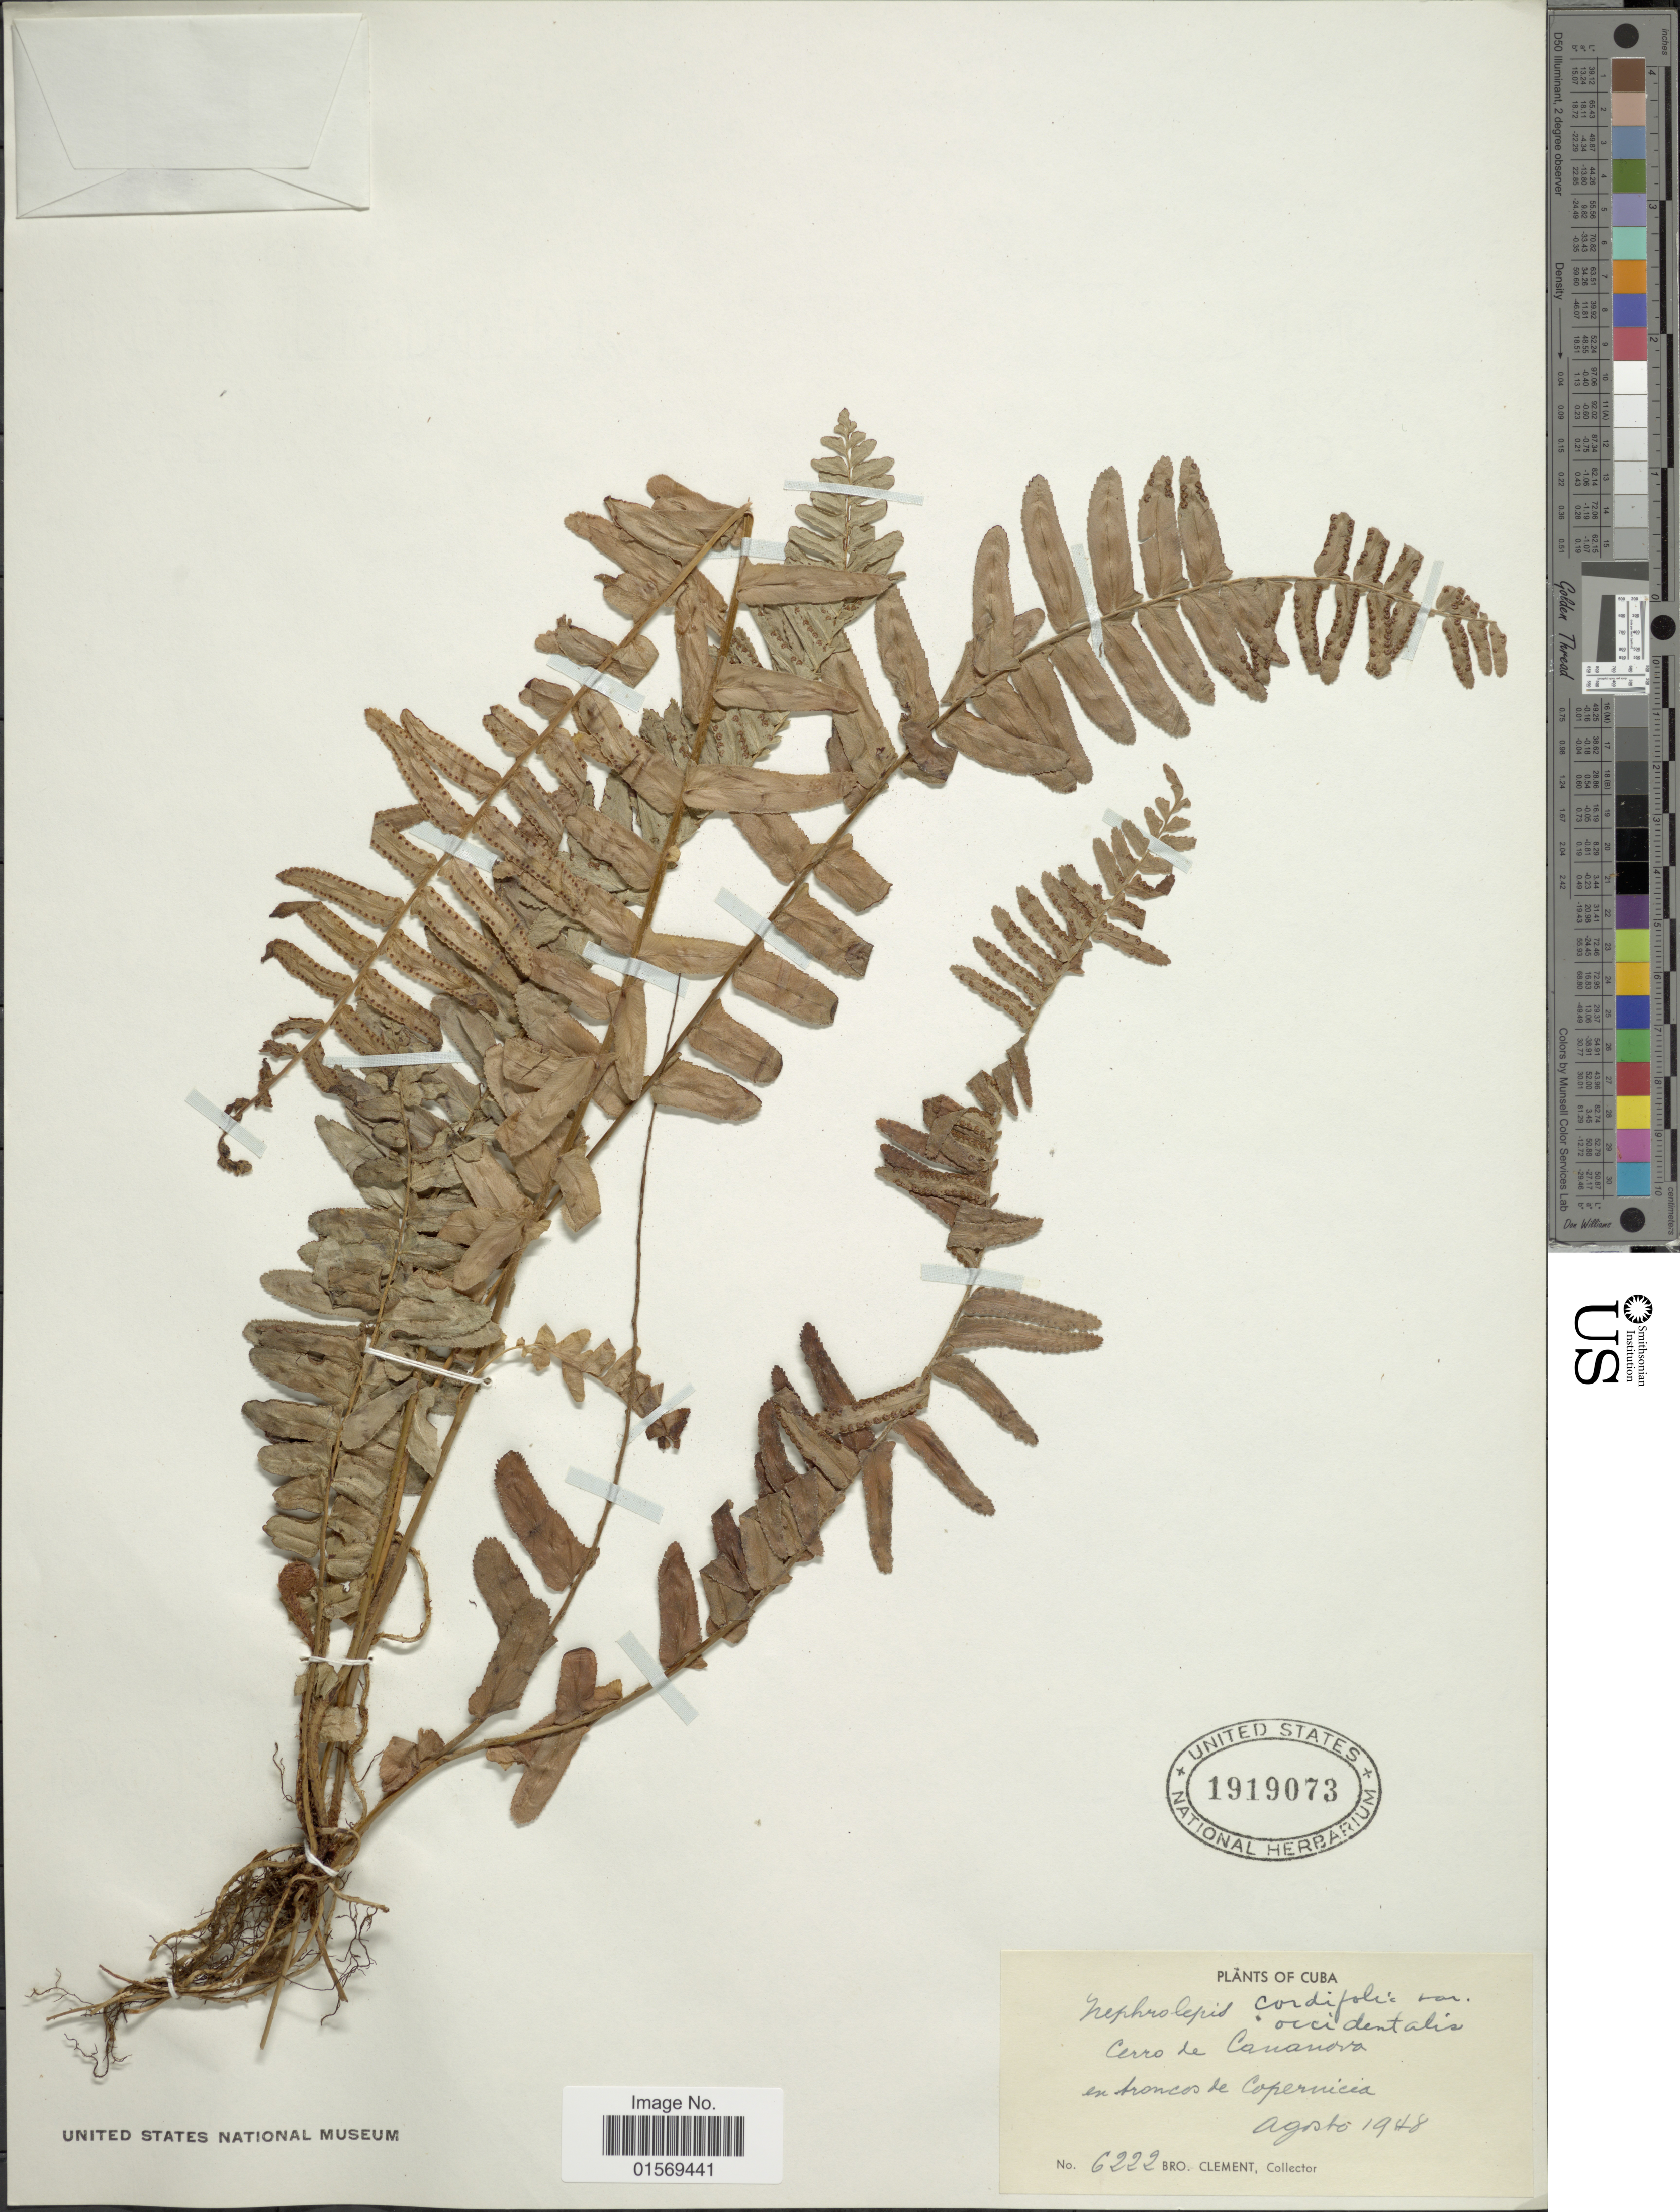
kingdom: Plantae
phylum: Tracheophyta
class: Polypodiopsida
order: Polypodiales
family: Nephrolepidaceae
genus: Nephrolepis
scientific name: Nephrolepis multiflora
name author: (Roxb.) F.M. Jarrett ex C.V. Morton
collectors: B. Clement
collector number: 6222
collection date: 1948-08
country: Cuba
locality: Cuba. Cerro de Cananova en troncos de Copernicia.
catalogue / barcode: US 1919073